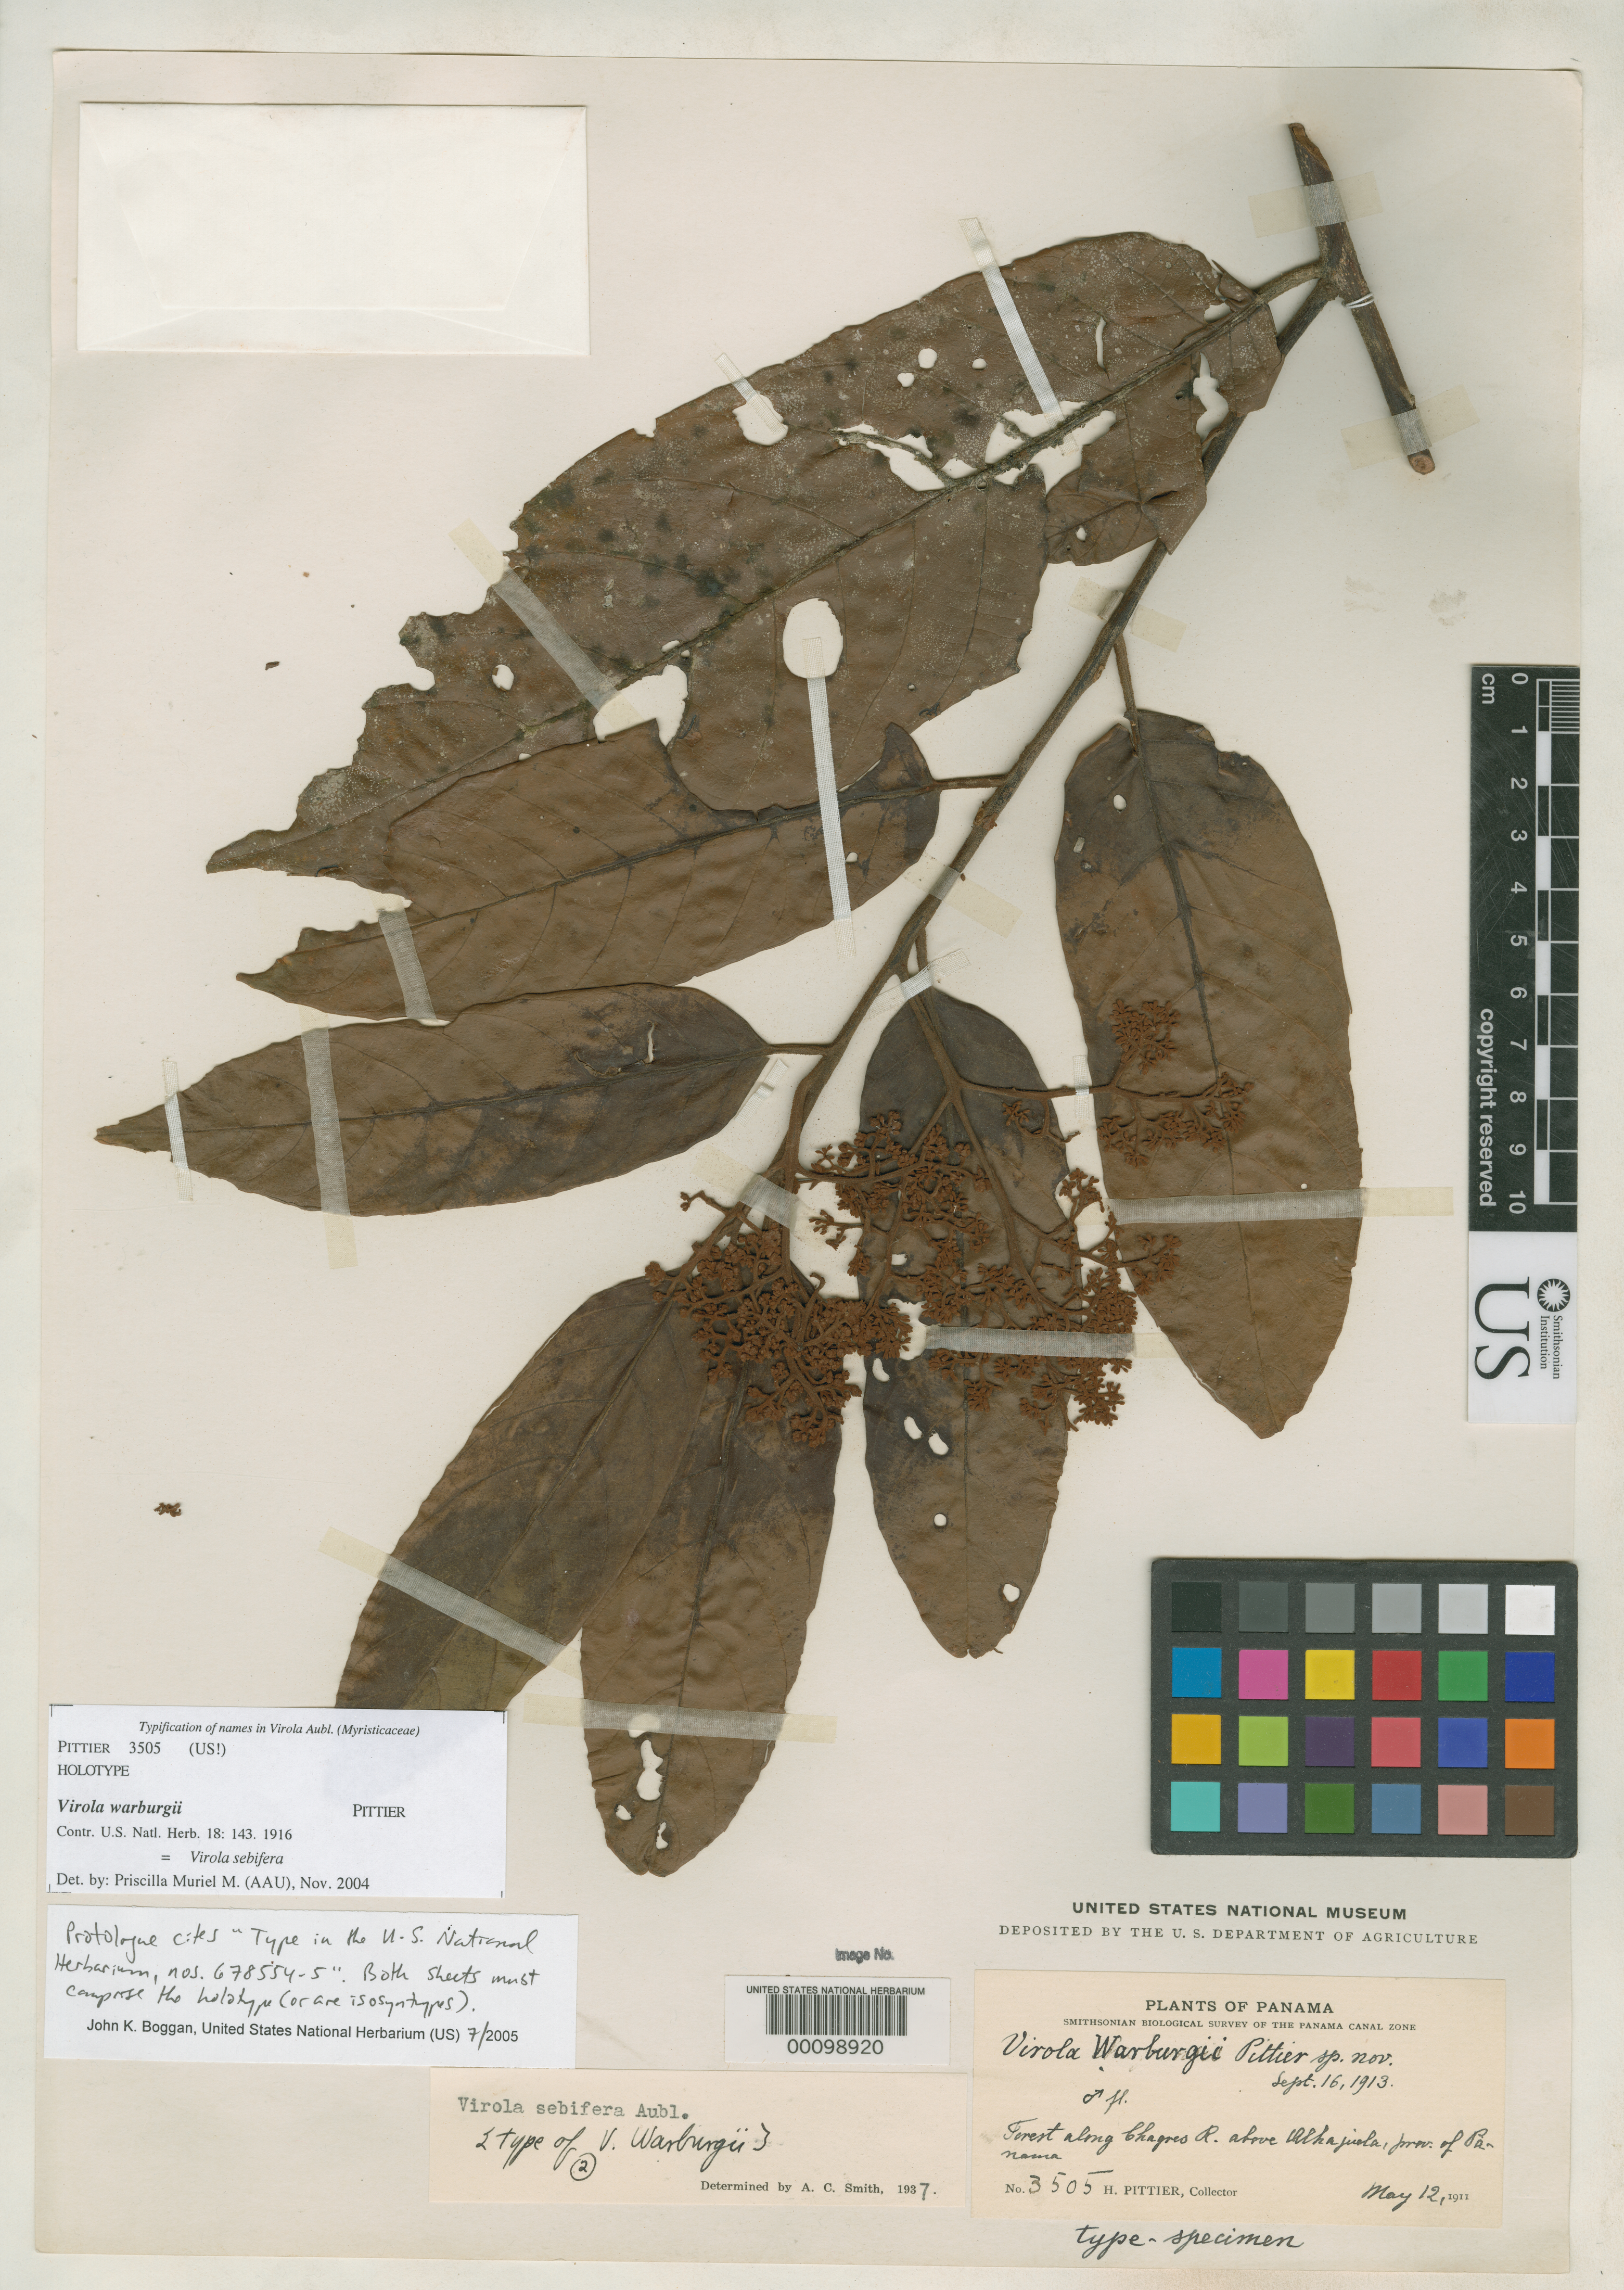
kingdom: Plantae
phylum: Tracheophyta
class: Magnoliopsida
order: Magnoliales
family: Myristicaceae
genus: Virola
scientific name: Virola warburgii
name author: Pittier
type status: Holotype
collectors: H. F. Pittier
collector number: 3505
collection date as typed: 12 May 1911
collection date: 1911-05-12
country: Panama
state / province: Panamá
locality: Chagres River above Alajueha.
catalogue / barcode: US 678555